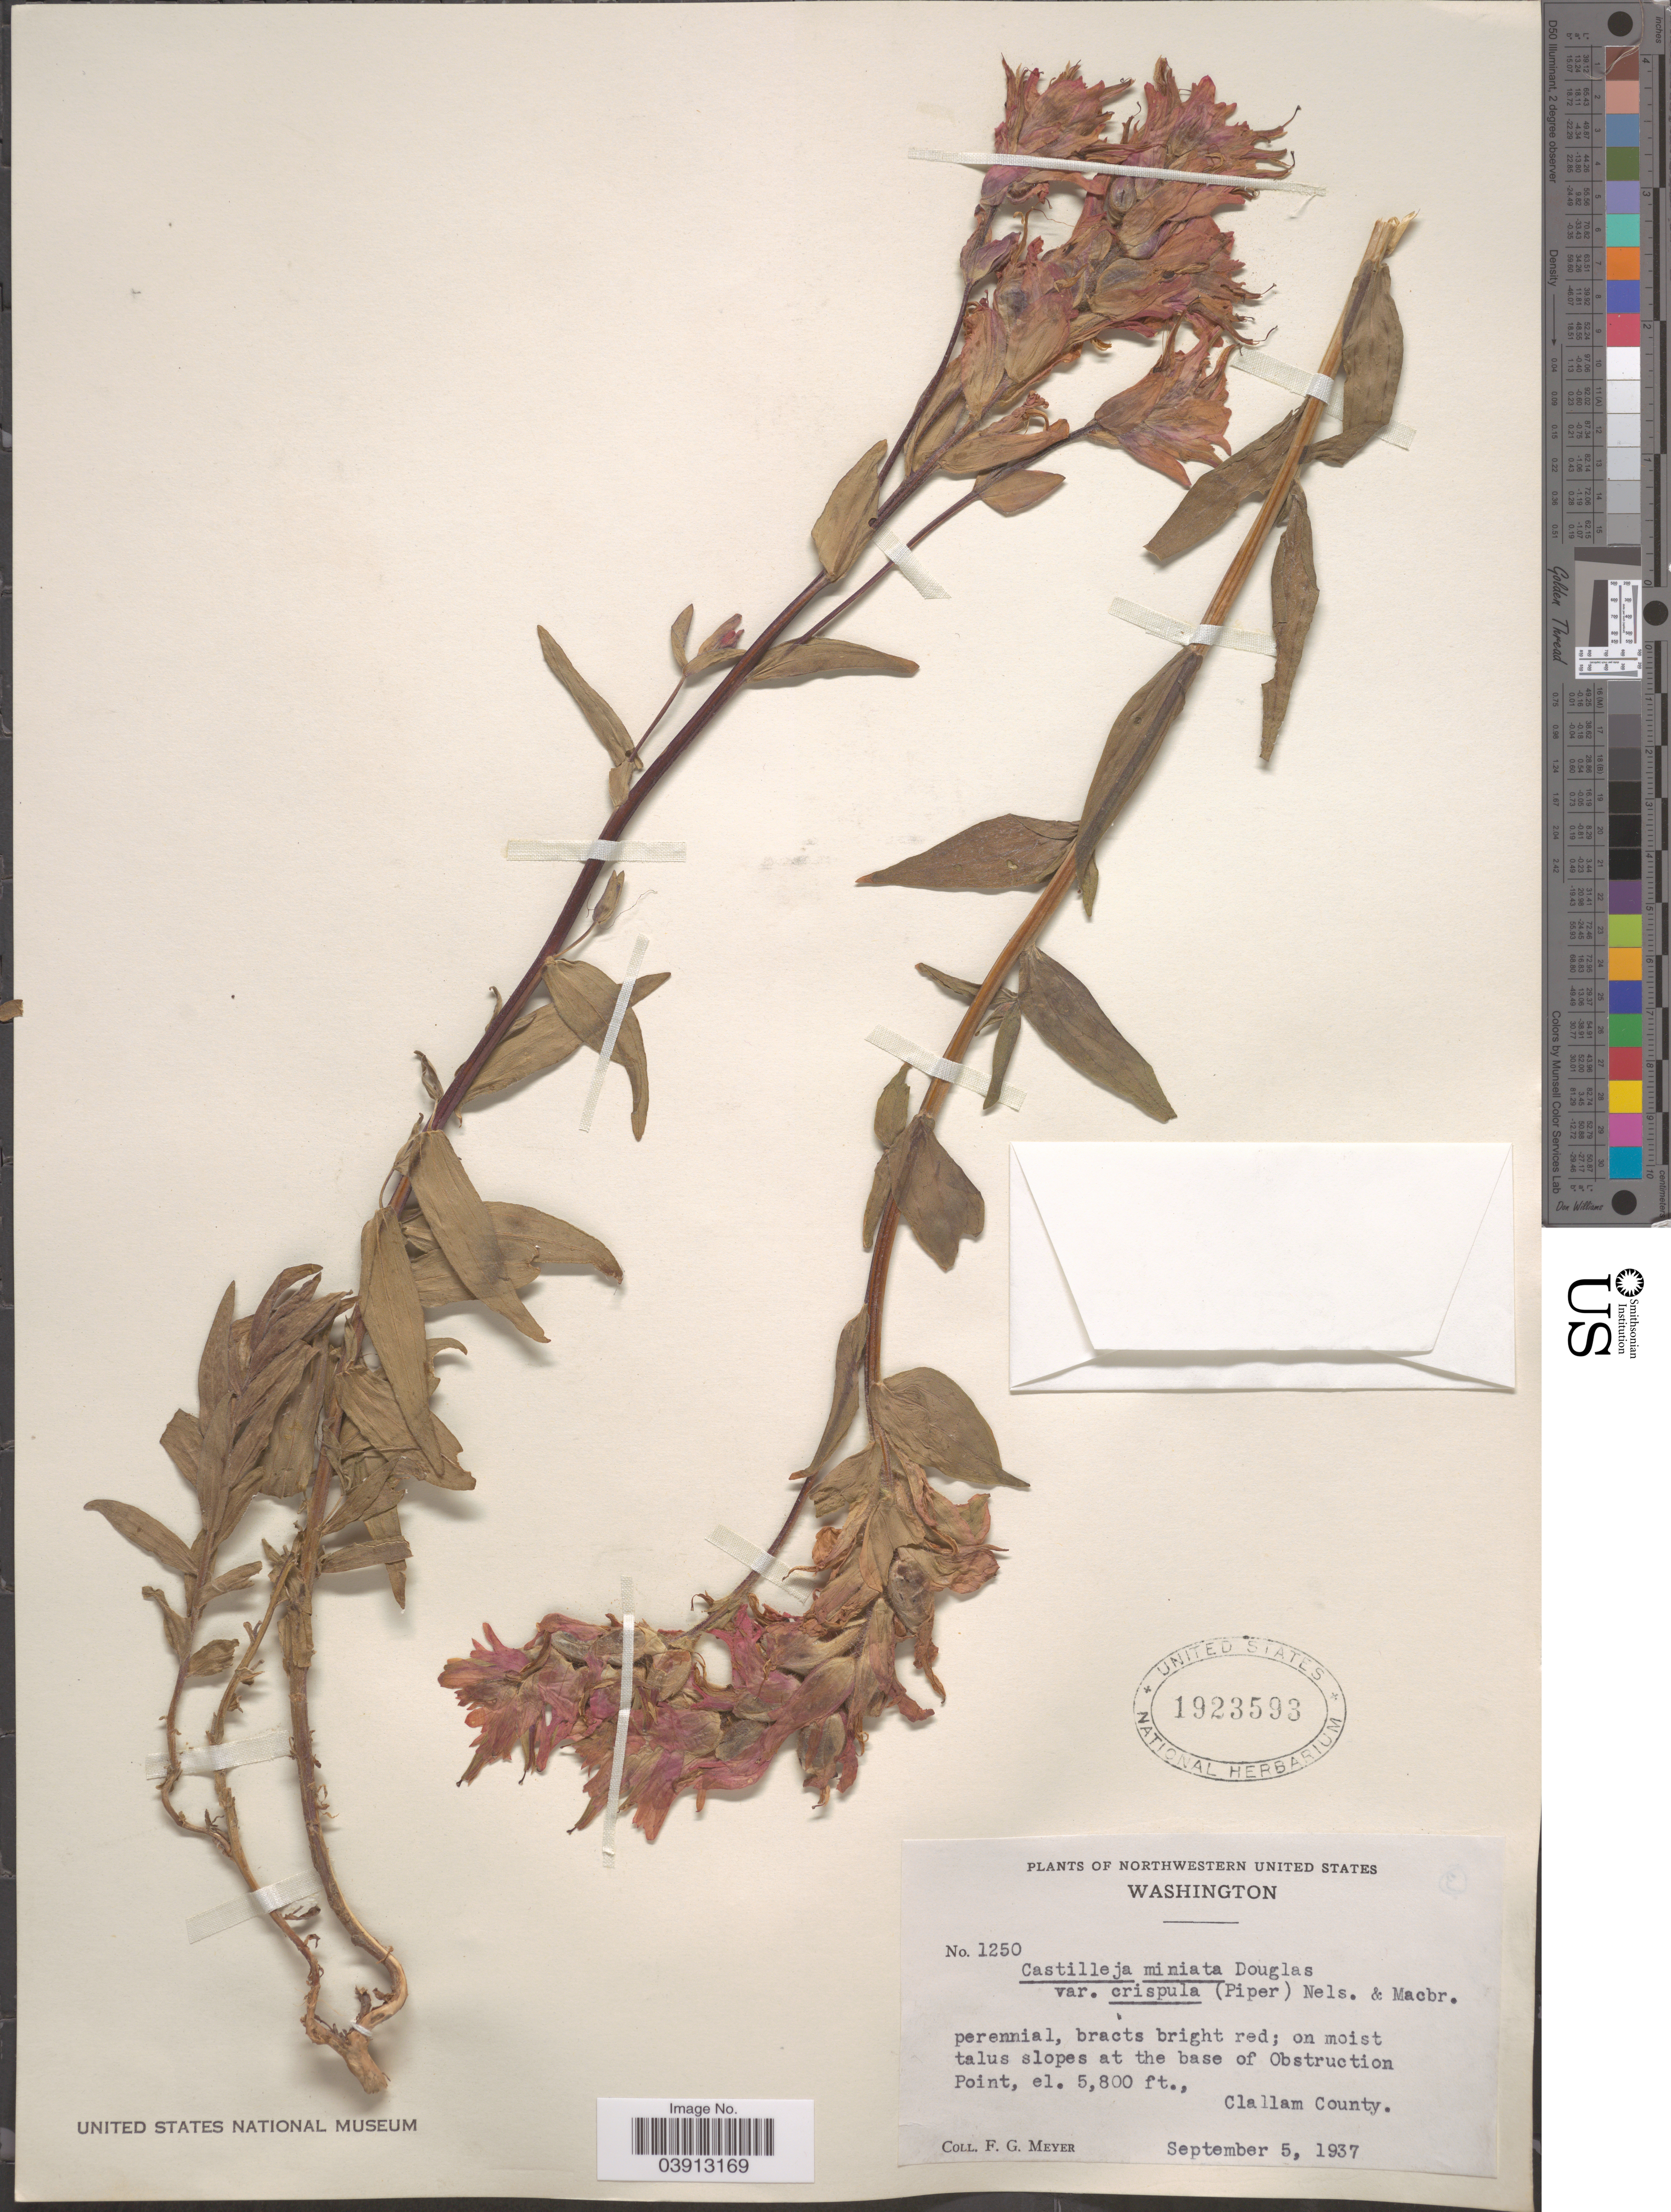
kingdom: Plantae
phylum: Tracheophyta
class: Magnoliopsida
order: Lamiales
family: Orobanchaceae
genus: Castilleja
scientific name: Castilleja miniata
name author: Douglas ex Hook.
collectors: F. G. Meyer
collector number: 1250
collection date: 1937-09-05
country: United States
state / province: Washington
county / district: Clallam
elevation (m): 1768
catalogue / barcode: US 1923593